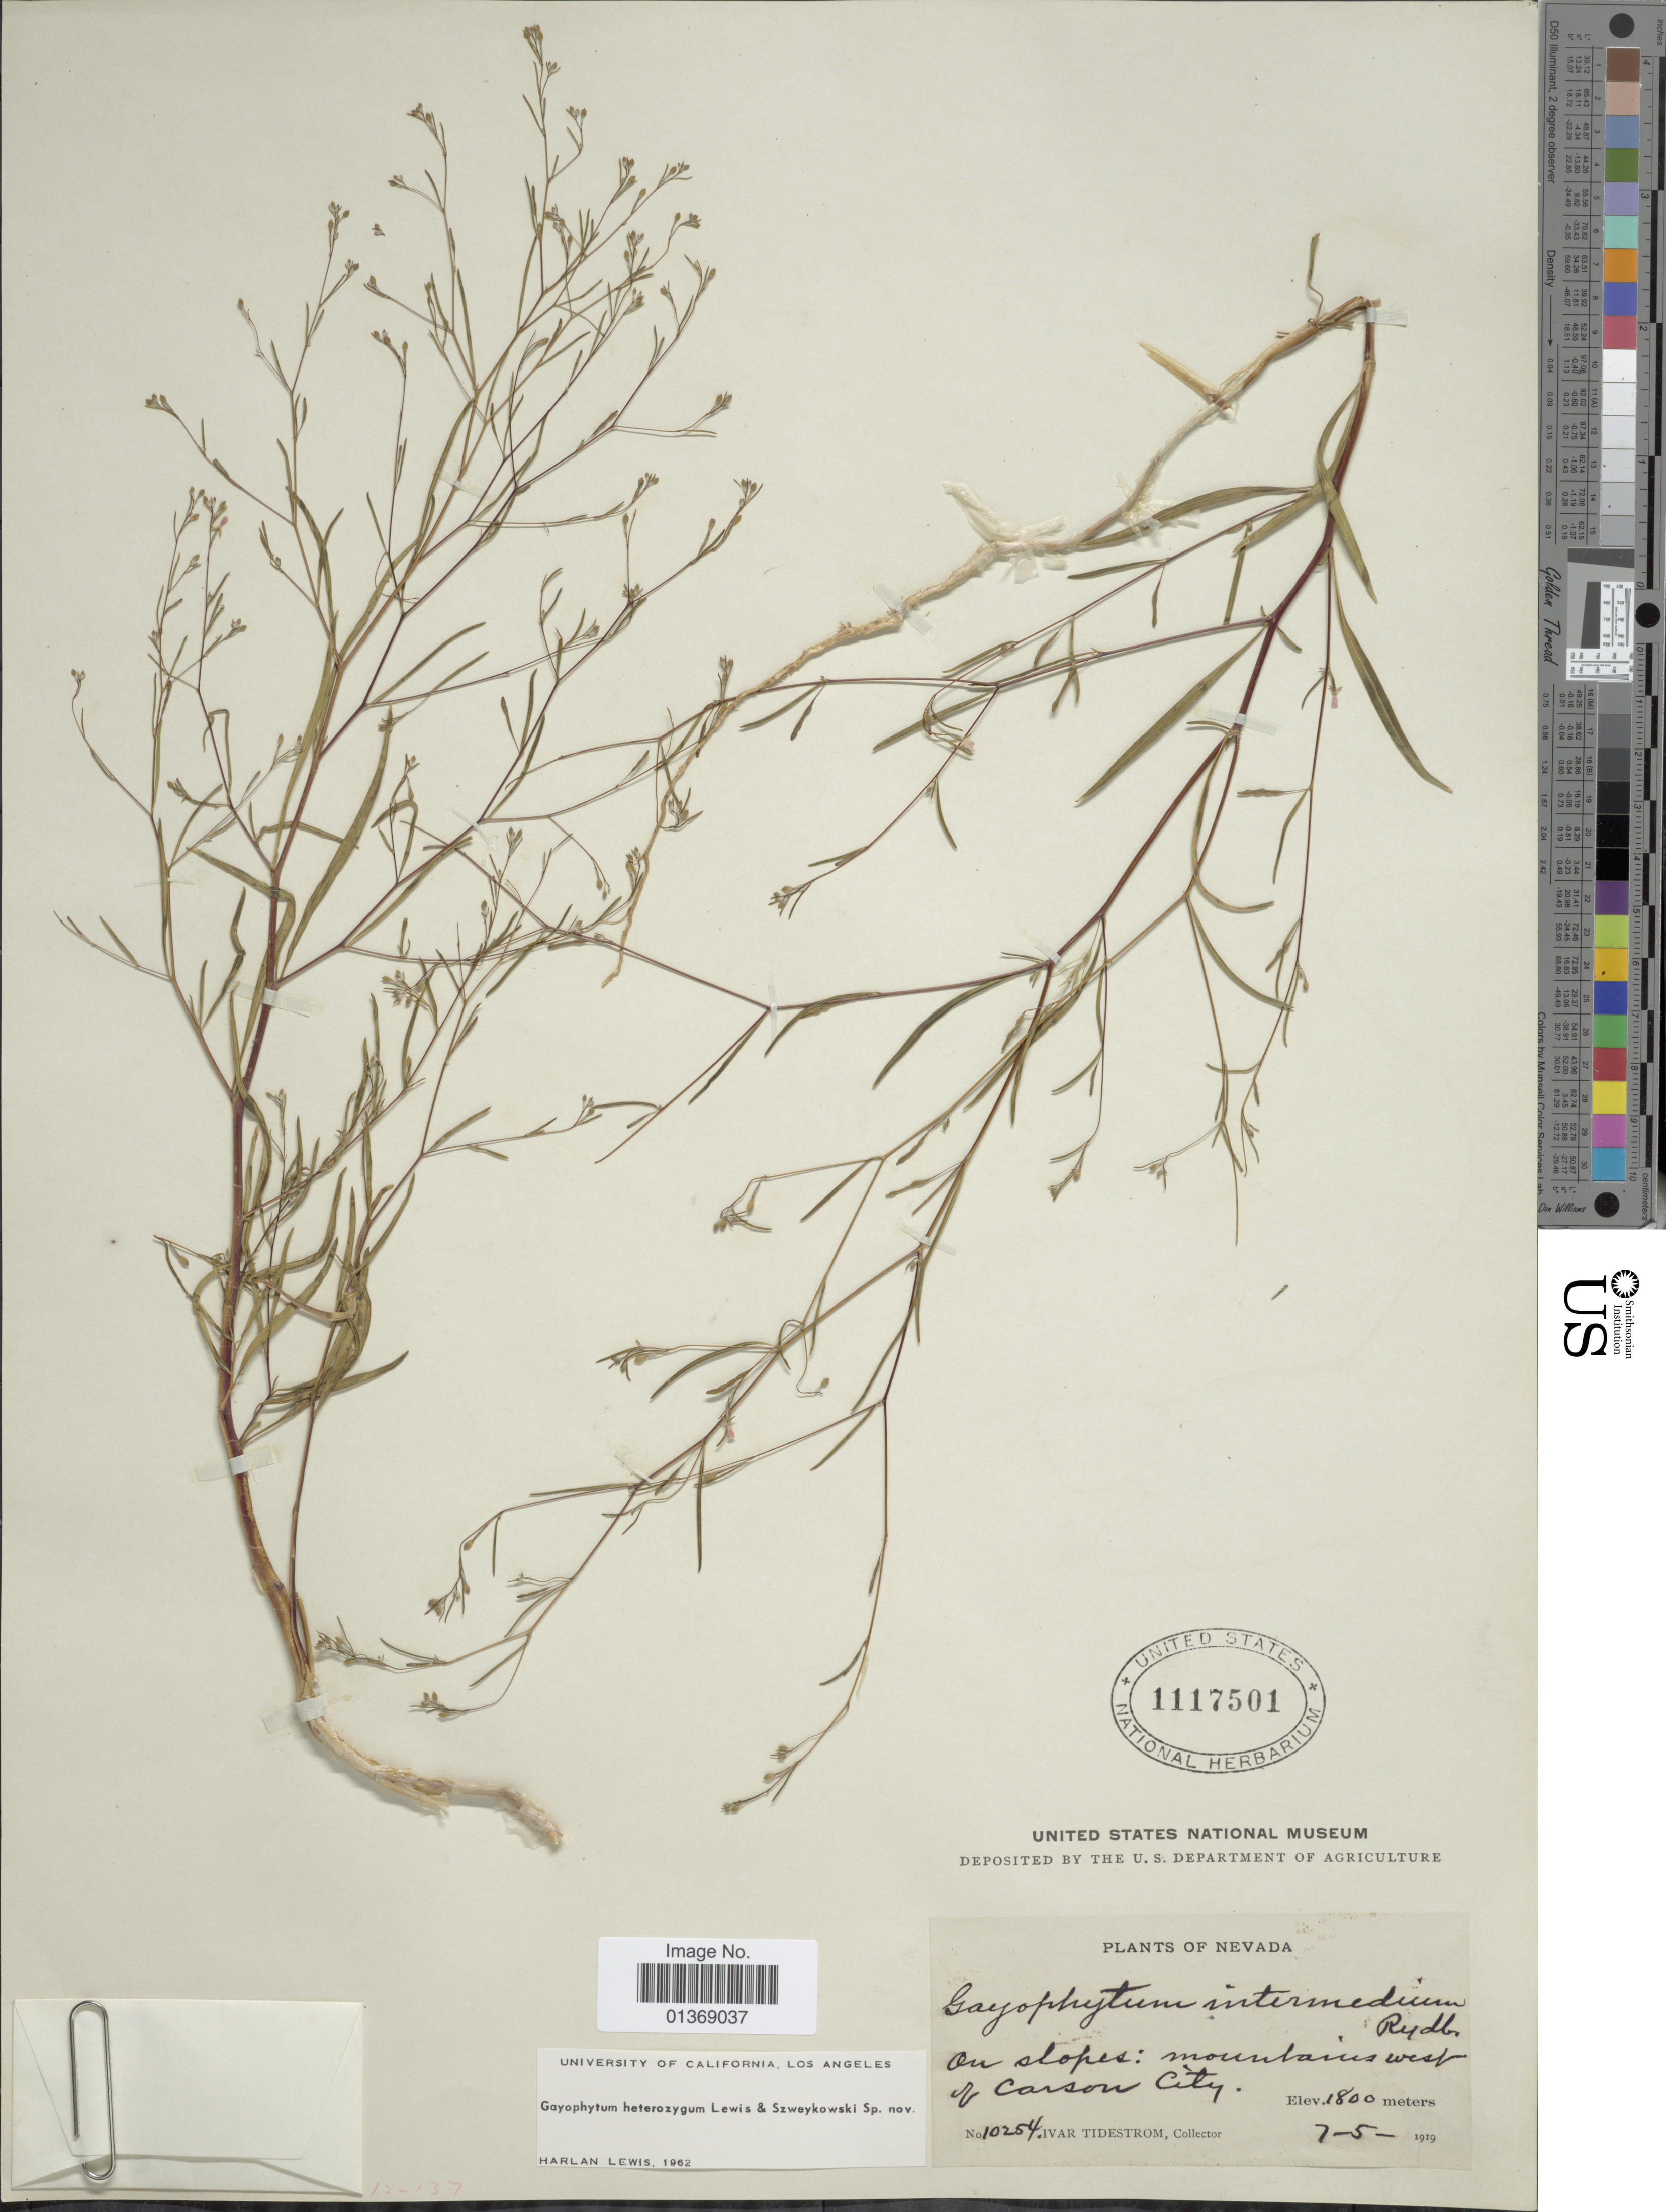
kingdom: Plantae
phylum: Tracheophyta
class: Magnoliopsida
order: Myrtales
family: Onagraceae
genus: Gayophytum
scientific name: Gayophytum heterozygum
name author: F. H. Lewis & Szweyk.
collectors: I. F. Tidestrom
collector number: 10254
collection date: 1919-05-07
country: United States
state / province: Nevada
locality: On slopes: mountains west of Carson City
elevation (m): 1800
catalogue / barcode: US 1117501